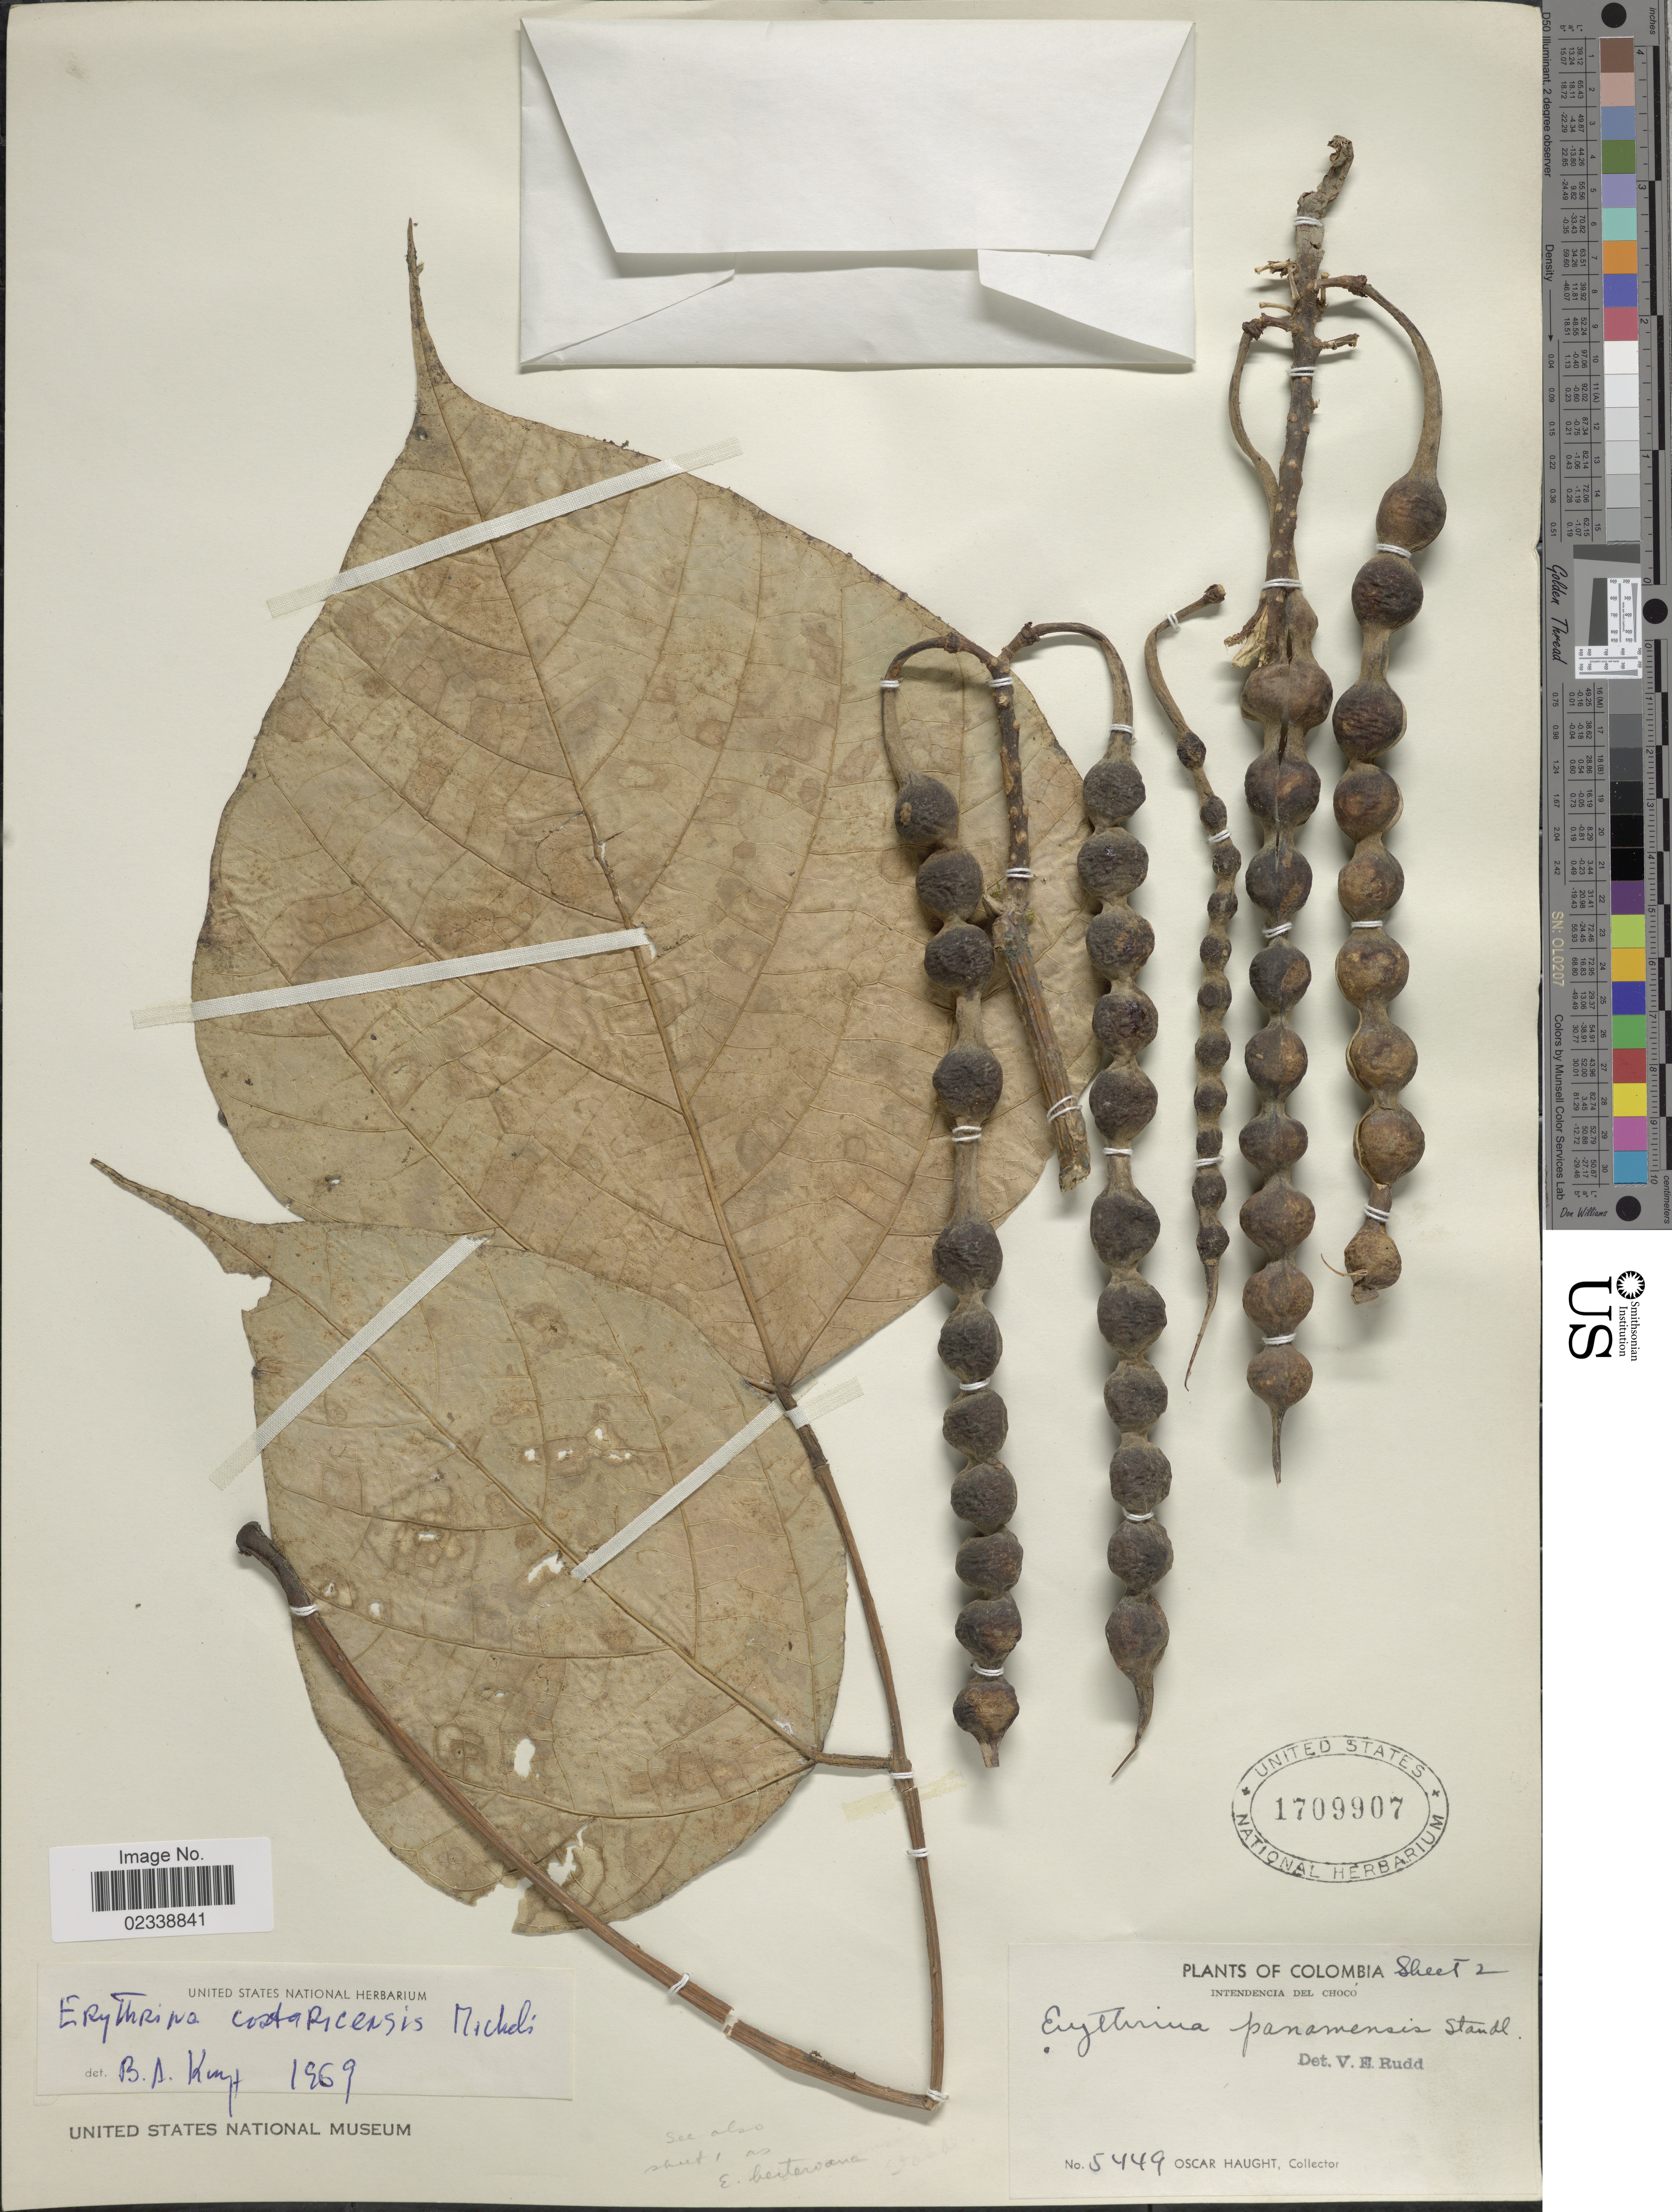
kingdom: Plantae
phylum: Tracheophyta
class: Magnoliopsida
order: Fabales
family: Fabaceae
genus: Erythrina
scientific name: Erythrina costaricensis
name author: Micheli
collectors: O. Haught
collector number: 5449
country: Colombia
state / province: Chocó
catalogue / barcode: US 1709907